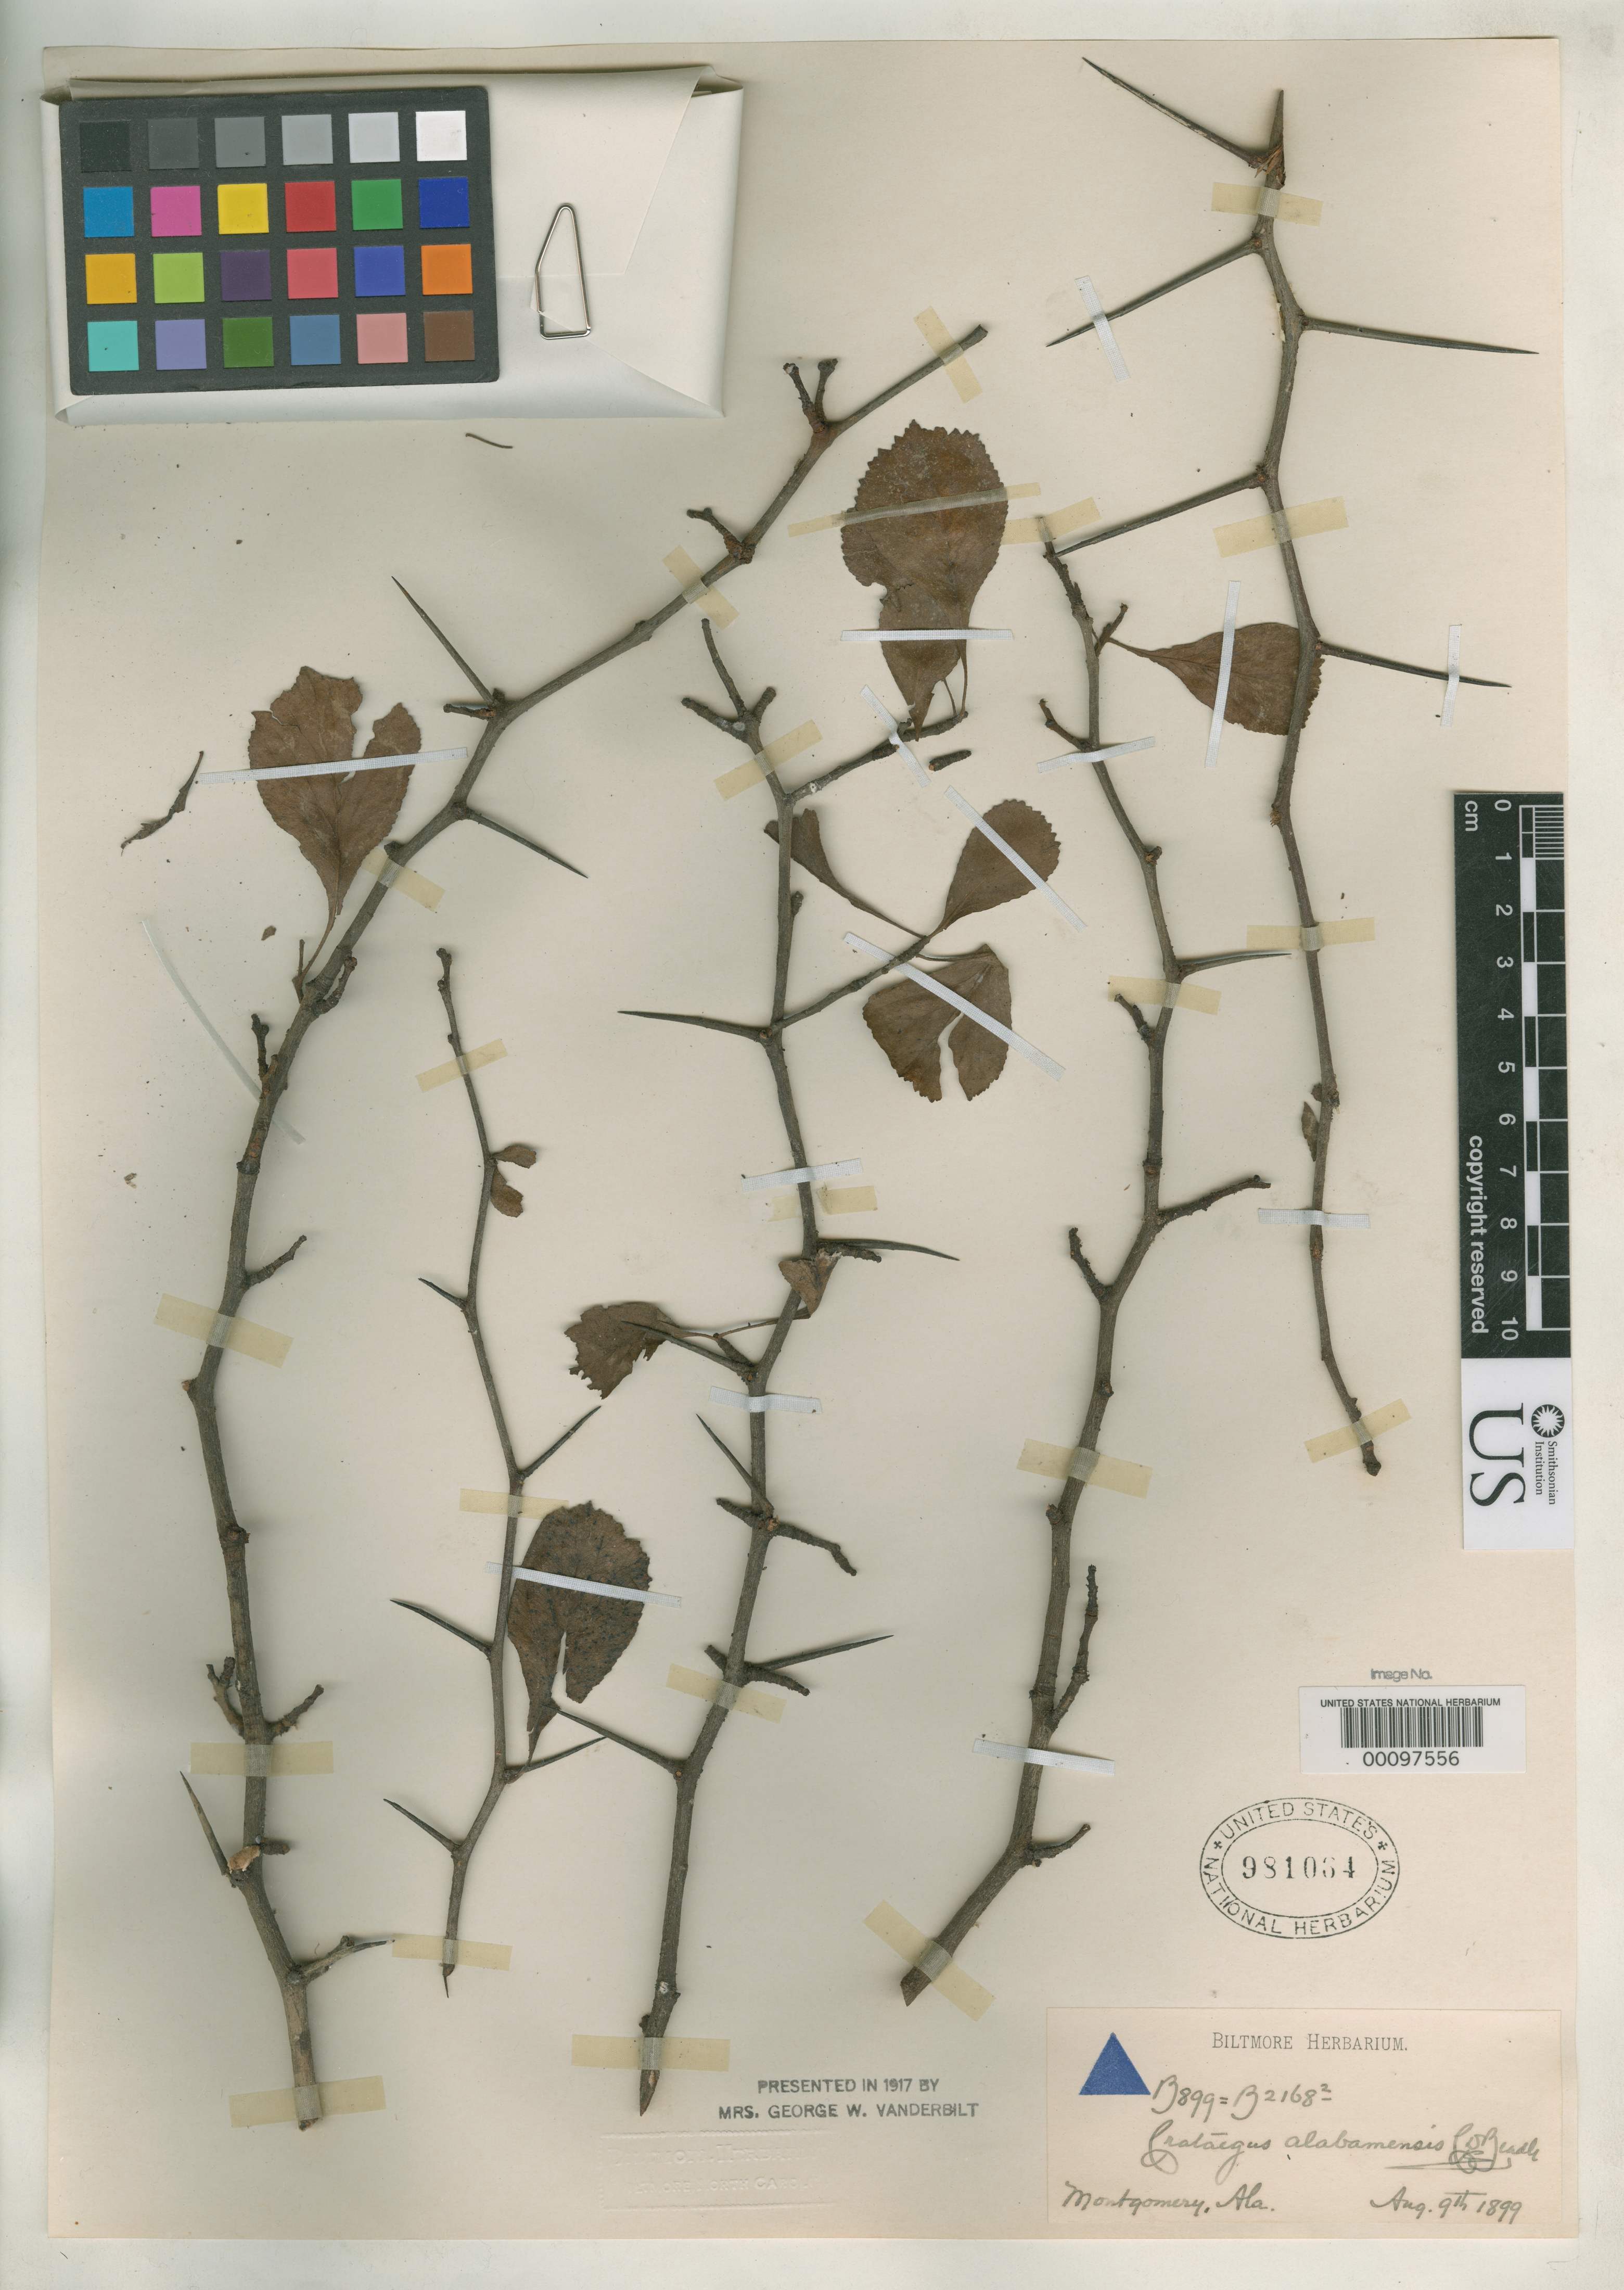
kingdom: Plantae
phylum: Tracheophyta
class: Magnoliopsida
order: Rosales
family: Rosaceae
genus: Crataegus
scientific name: Crataegus alabamensis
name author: Beadle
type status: Type Collection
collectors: ex herb. Biltmore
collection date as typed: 09 Aug 1899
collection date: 1899-08-09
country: United States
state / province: Alabama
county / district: Montgomery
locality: Montgomery.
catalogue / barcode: US 981064